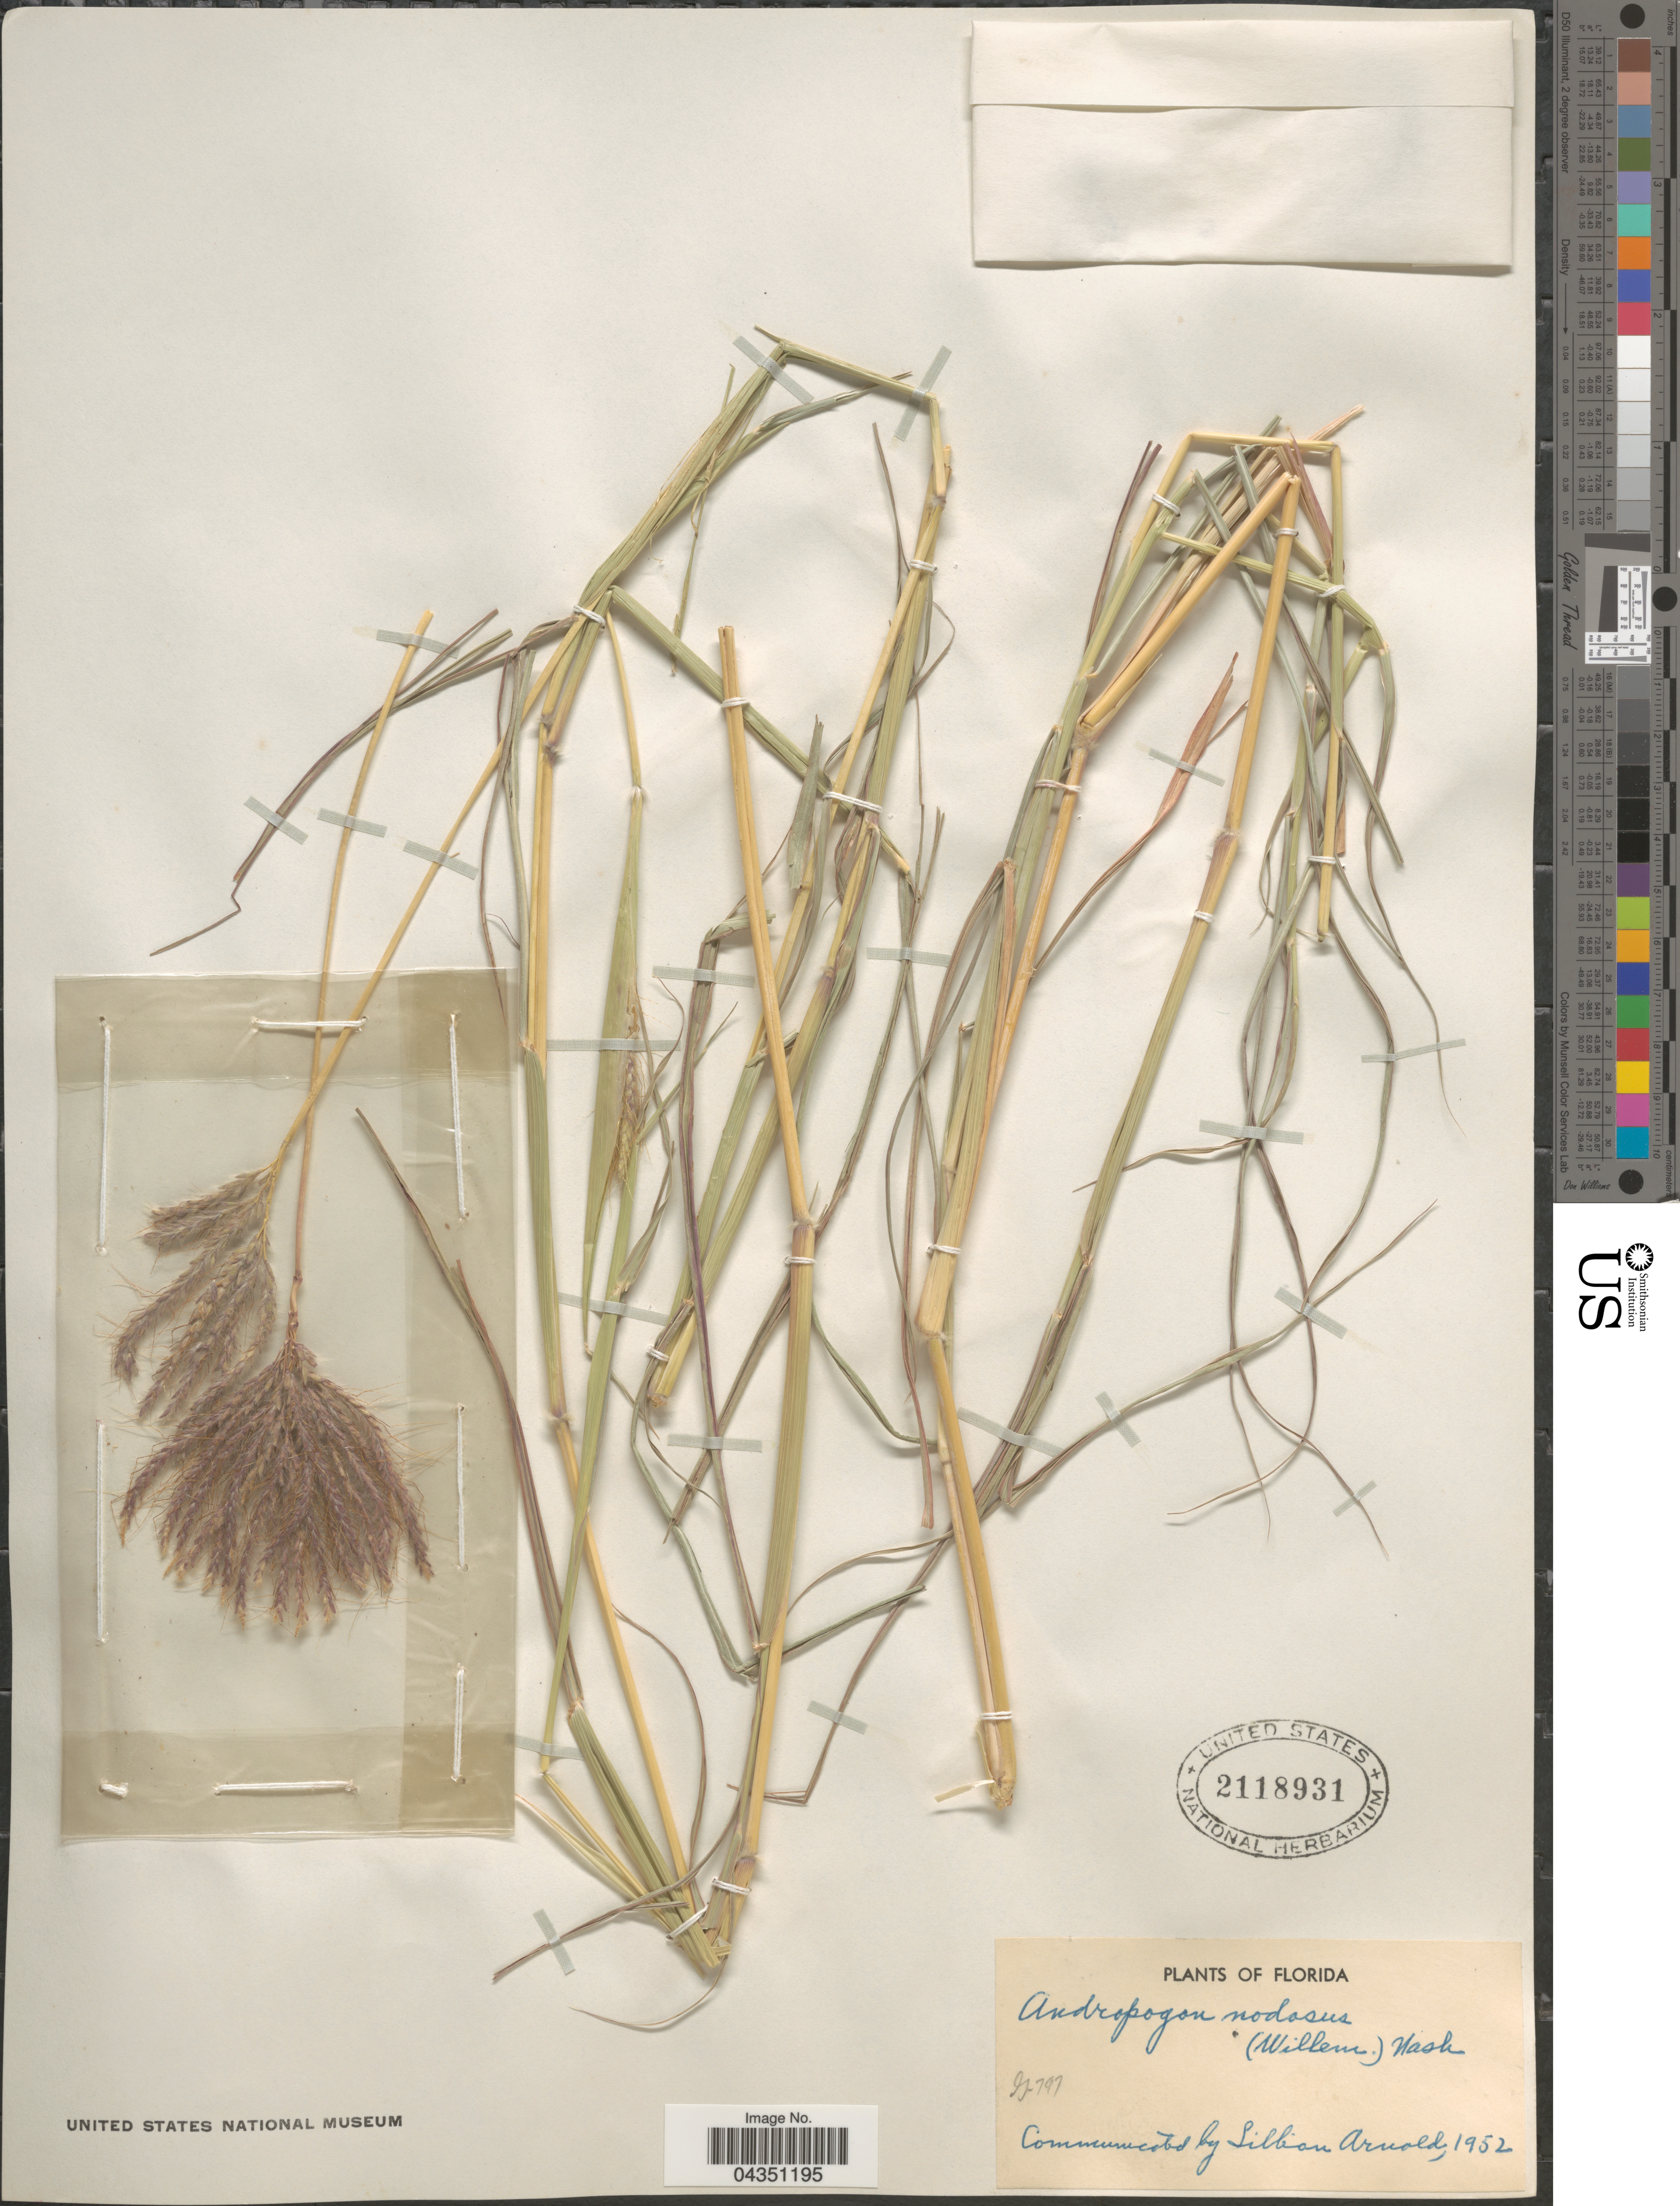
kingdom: Plantae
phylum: Tracheophyta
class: Liliopsida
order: Poales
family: Poaceae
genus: Dichanthium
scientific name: Dichanthium annulatum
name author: (Forssk.) Stapf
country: United States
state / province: Florida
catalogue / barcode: US 2118931